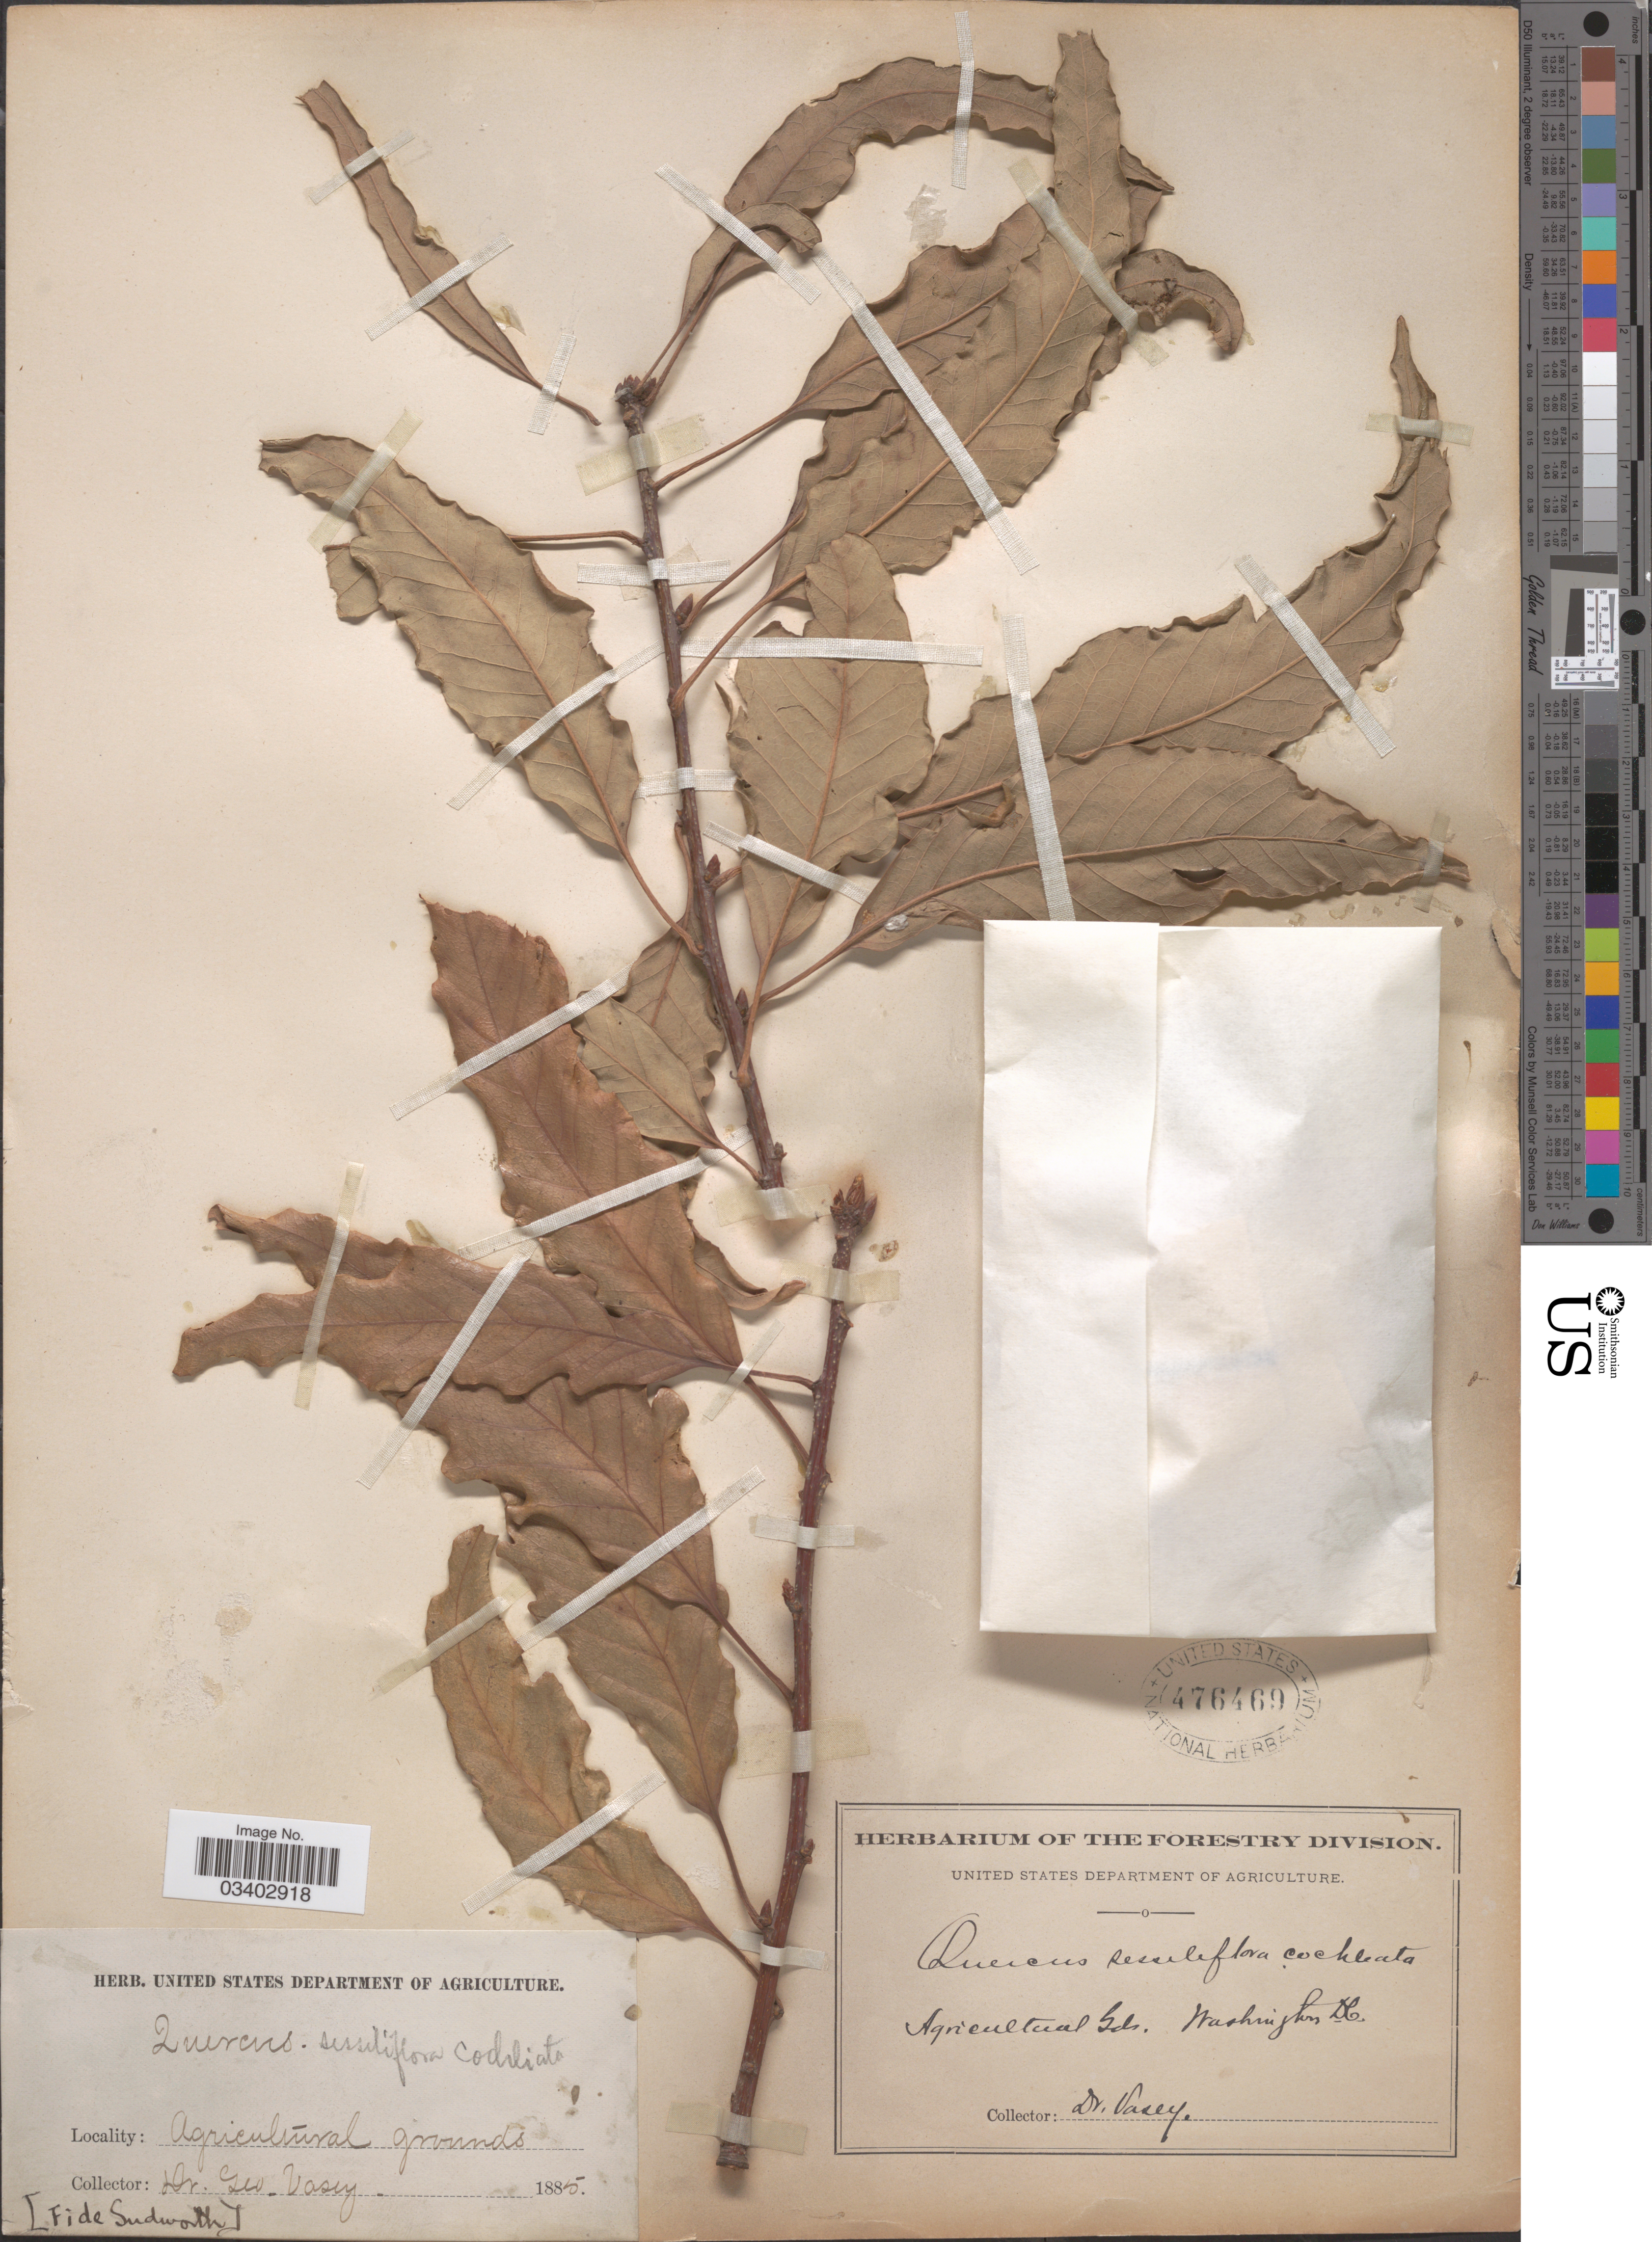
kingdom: Plantae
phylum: Tracheophyta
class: Magnoliopsida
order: Fagales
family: Fagaceae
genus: Quercus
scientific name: Quercus sessilifolia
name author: Blume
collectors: G. Vasey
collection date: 1885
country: United States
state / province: District of Columbia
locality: Agricultural grounds, Washington DC.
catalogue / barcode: US 476469